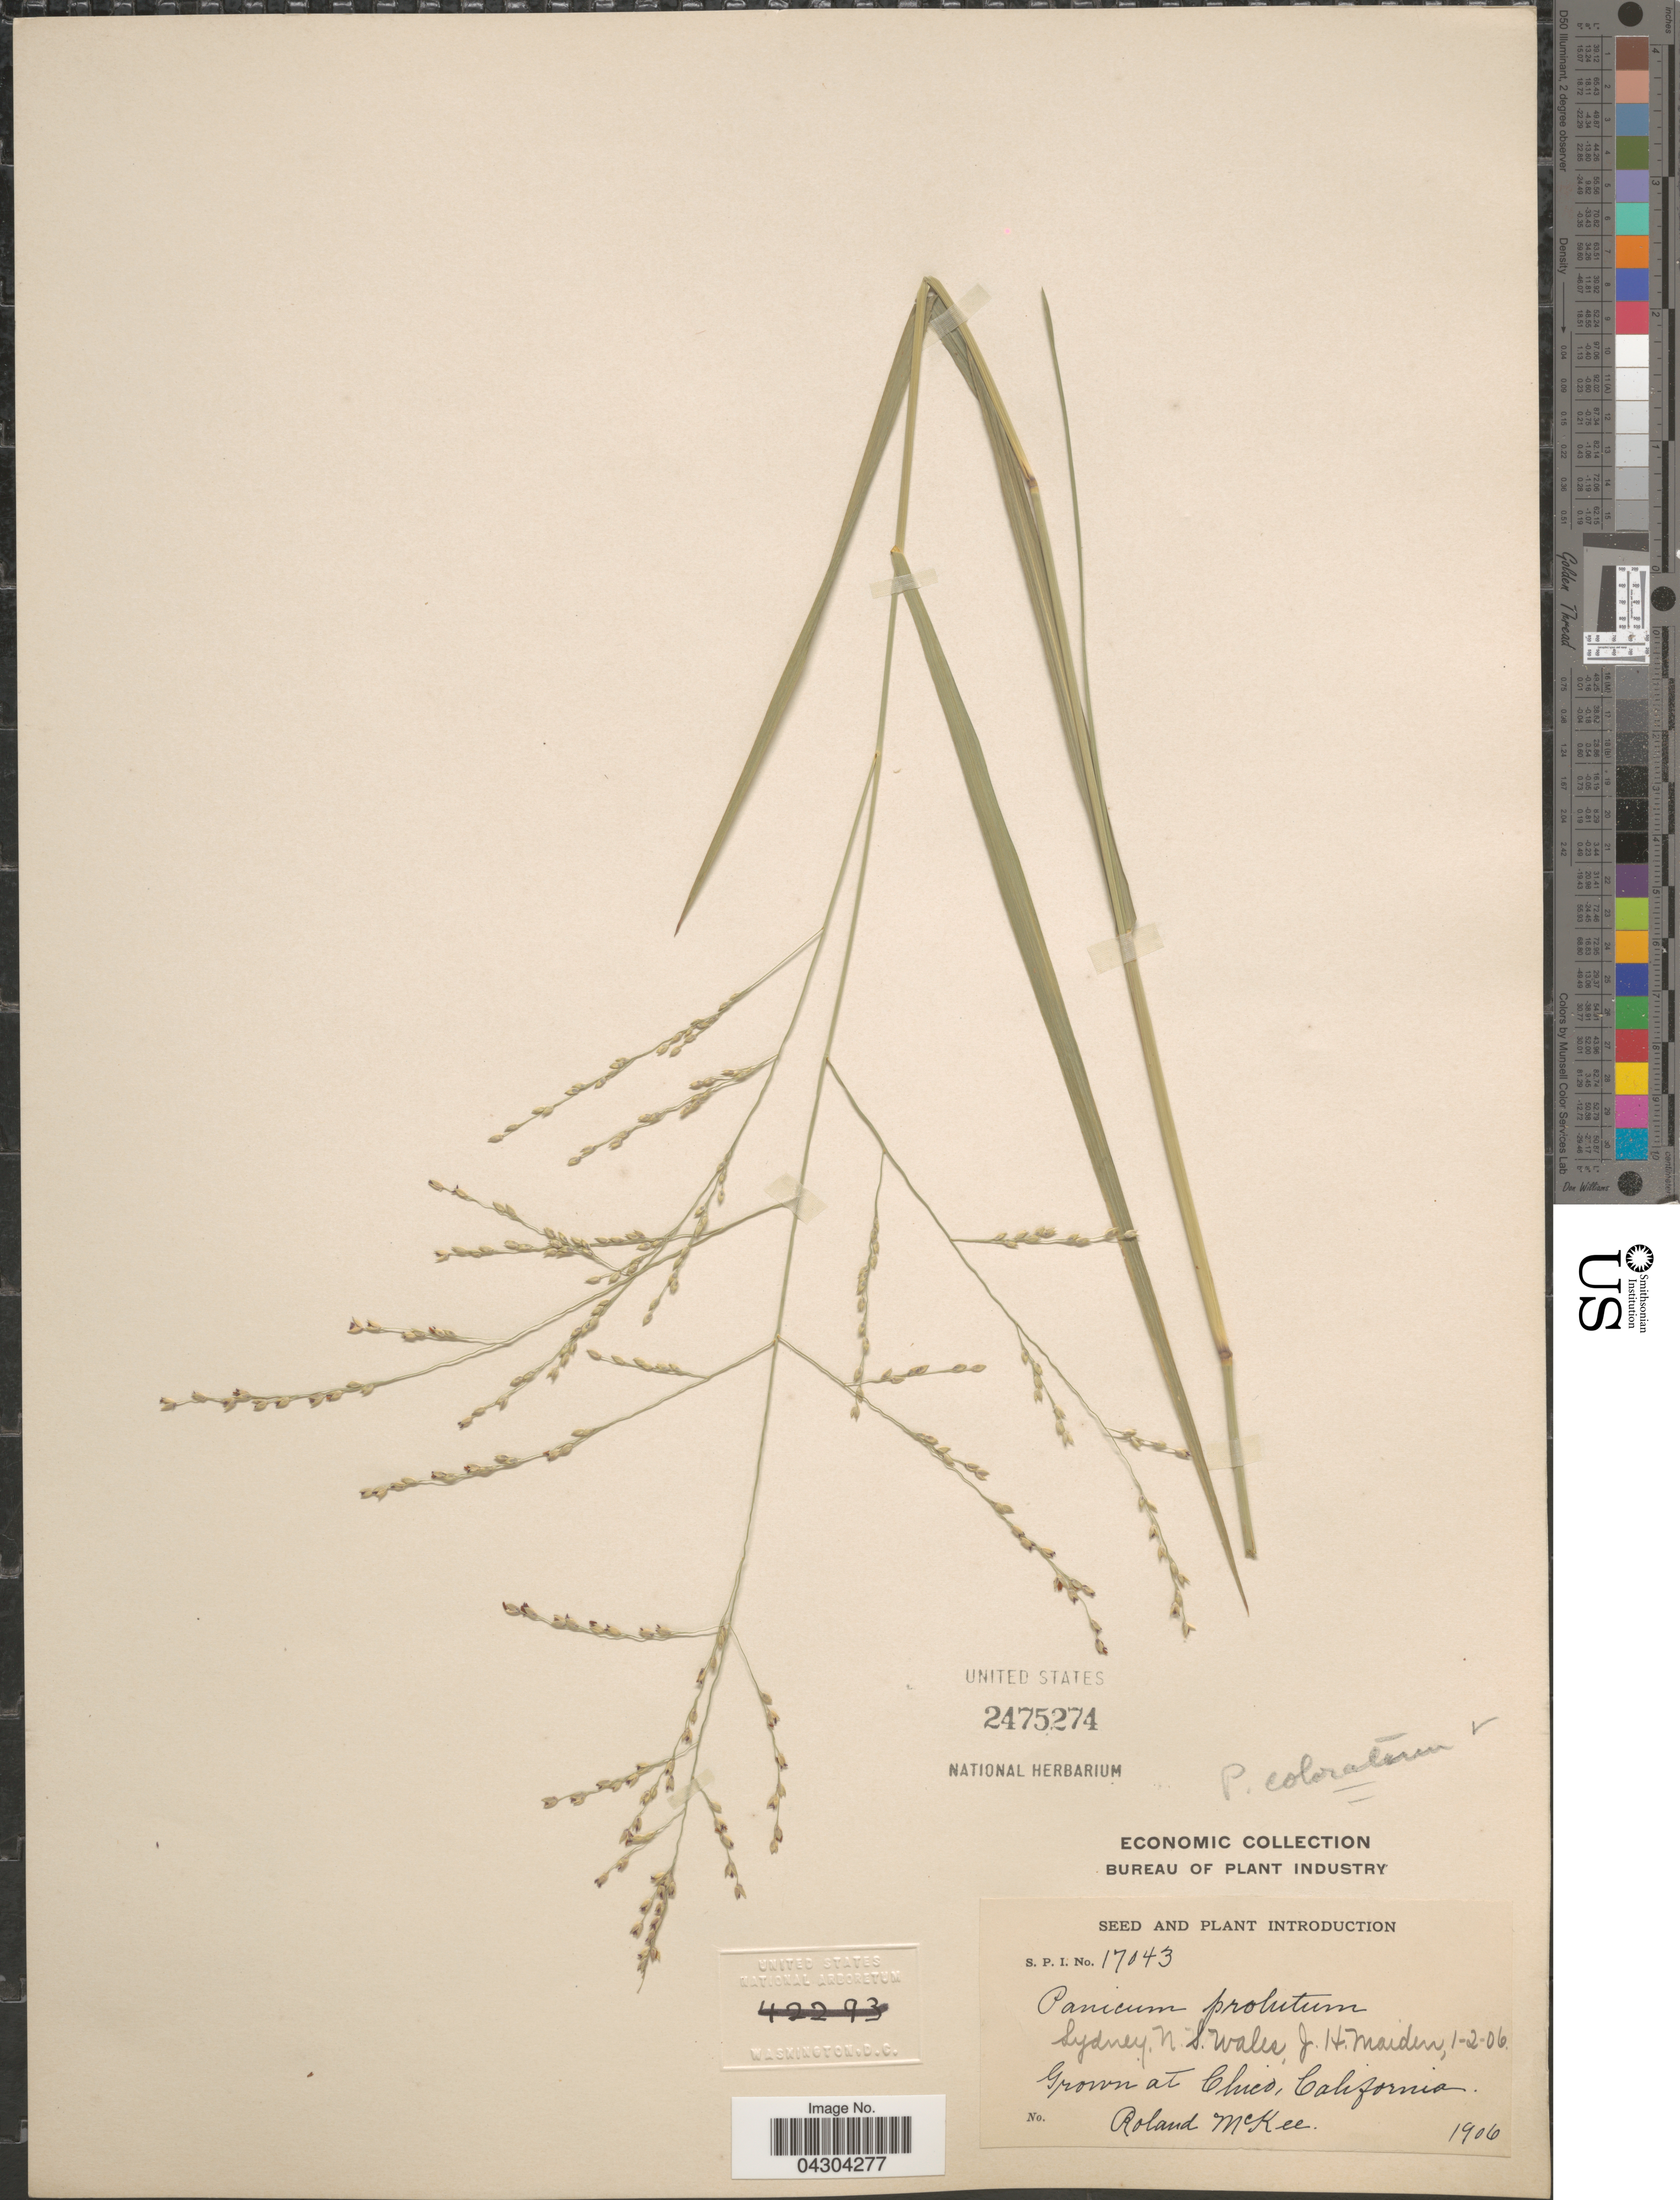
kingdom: Plantae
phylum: Tracheophyta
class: Liliopsida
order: Poales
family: Poaceae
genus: Panicum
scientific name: Panicum coloratum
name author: L.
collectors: R. Mckee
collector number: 17043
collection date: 1906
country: United States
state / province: California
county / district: Butte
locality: Grown at Chico.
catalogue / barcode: US 2475274